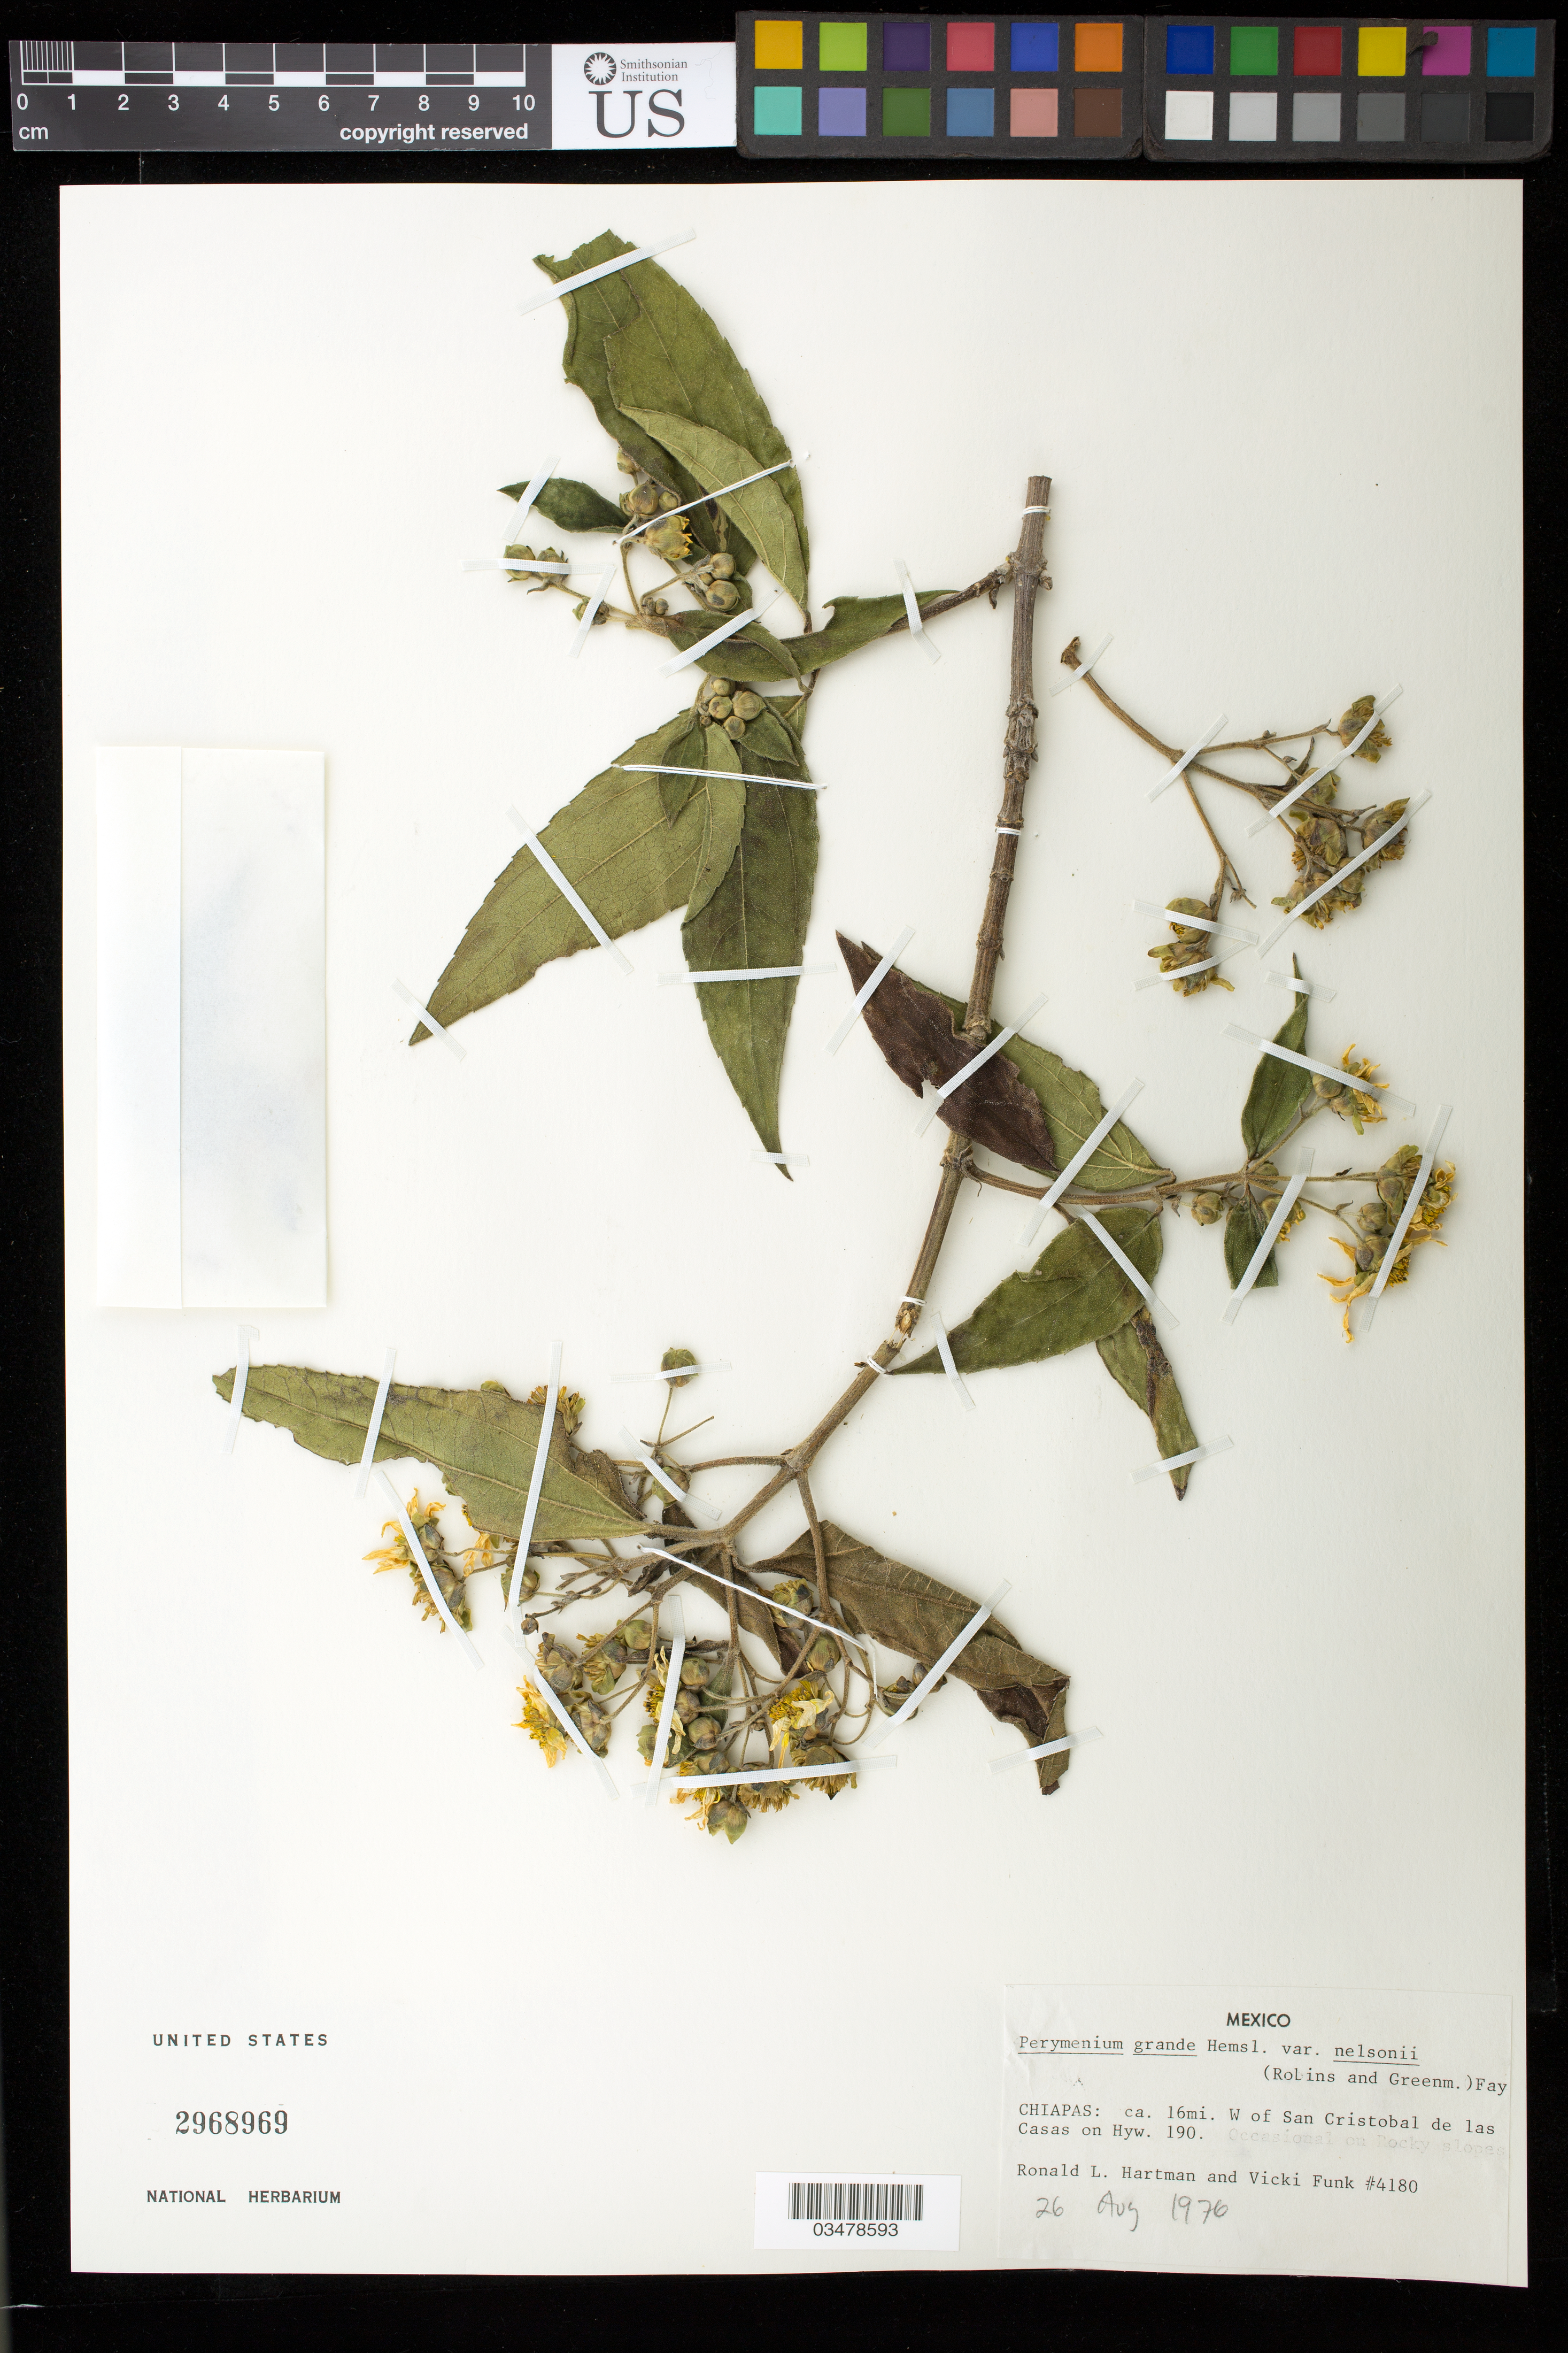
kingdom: Plantae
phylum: Tracheophyta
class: Magnoliopsida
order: Asterales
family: Asteraceae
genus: Perymenium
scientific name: Perymenium grande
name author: Hemsl.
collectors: R. L. Hartman & V. Funk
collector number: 4180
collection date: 1976-08-26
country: Mexico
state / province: Chiapas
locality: Ca. 16 mi W of San Cristobal de las Casas on Hwy. 190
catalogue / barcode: US 2968969